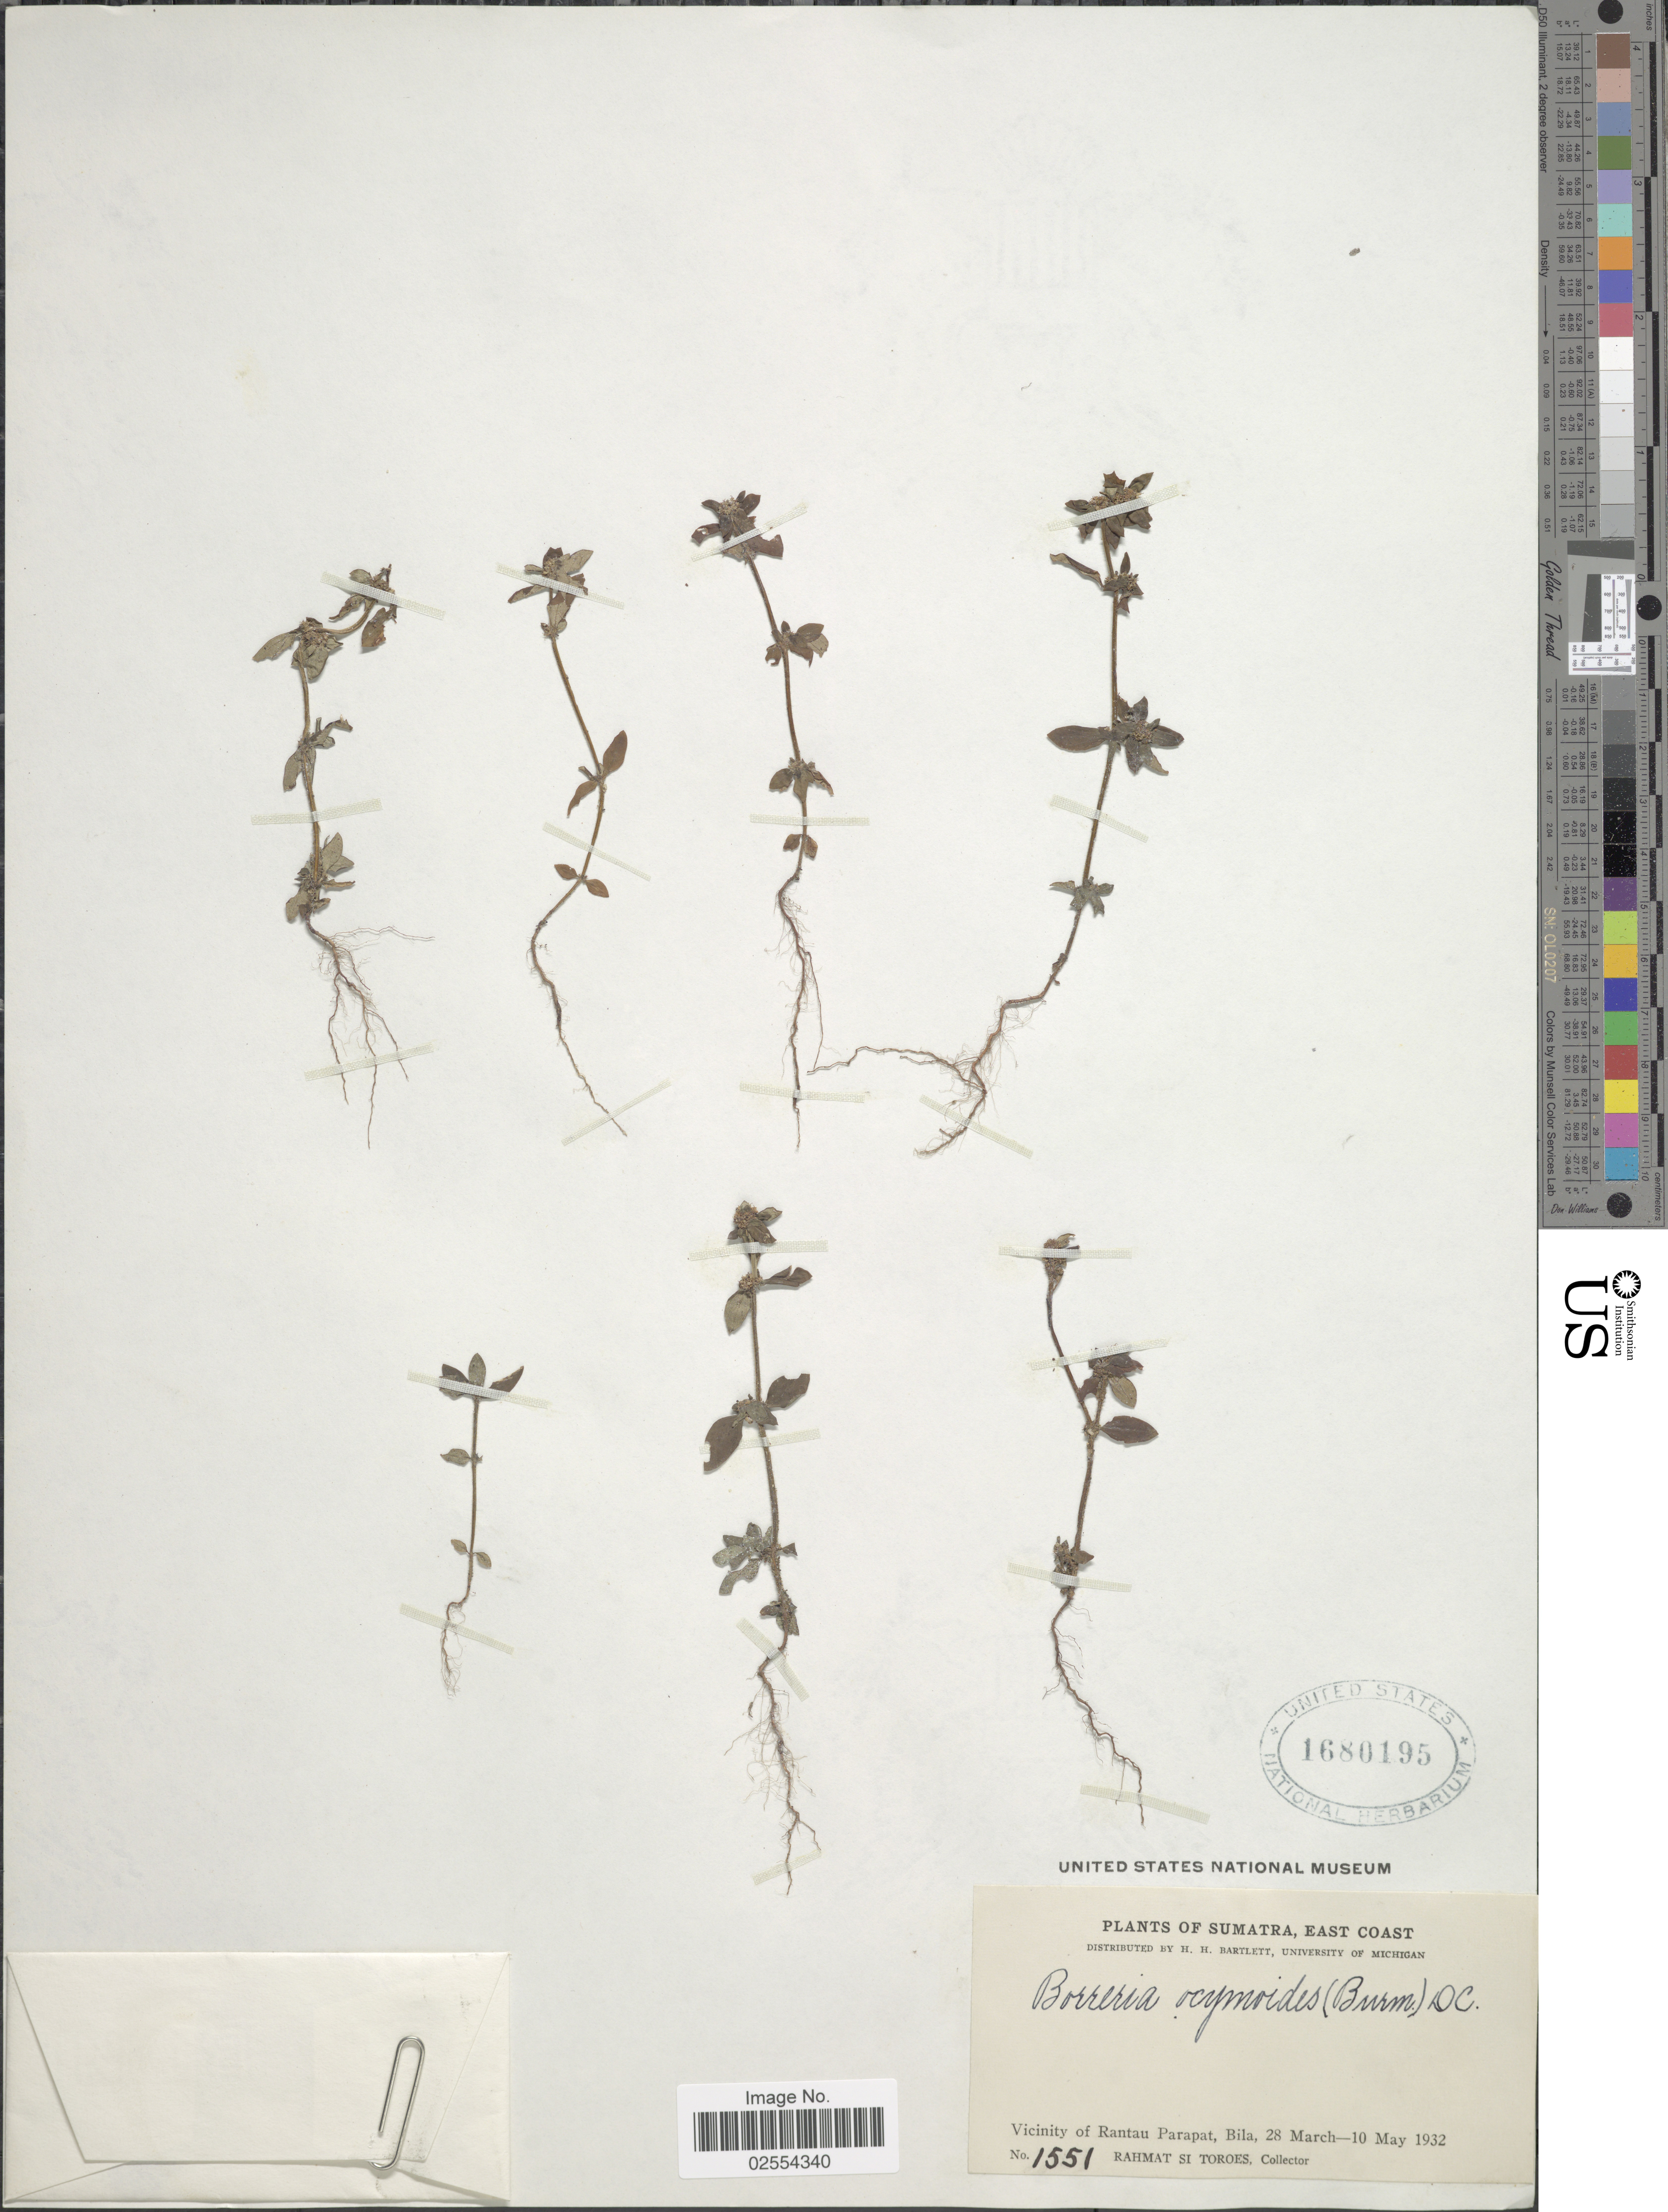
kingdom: Plantae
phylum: Tracheophyta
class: Magnoliopsida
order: Gentianales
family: Rubiaceae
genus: Spermacoce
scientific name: Spermacoce ocymoides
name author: Burm. f.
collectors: Rahmat Si Boeea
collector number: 1551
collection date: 1932-03-28/1932-05-10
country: Indonesia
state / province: Sumatra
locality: East Coast, Vicinity of Rantau Parapat, Bila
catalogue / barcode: US 1680195